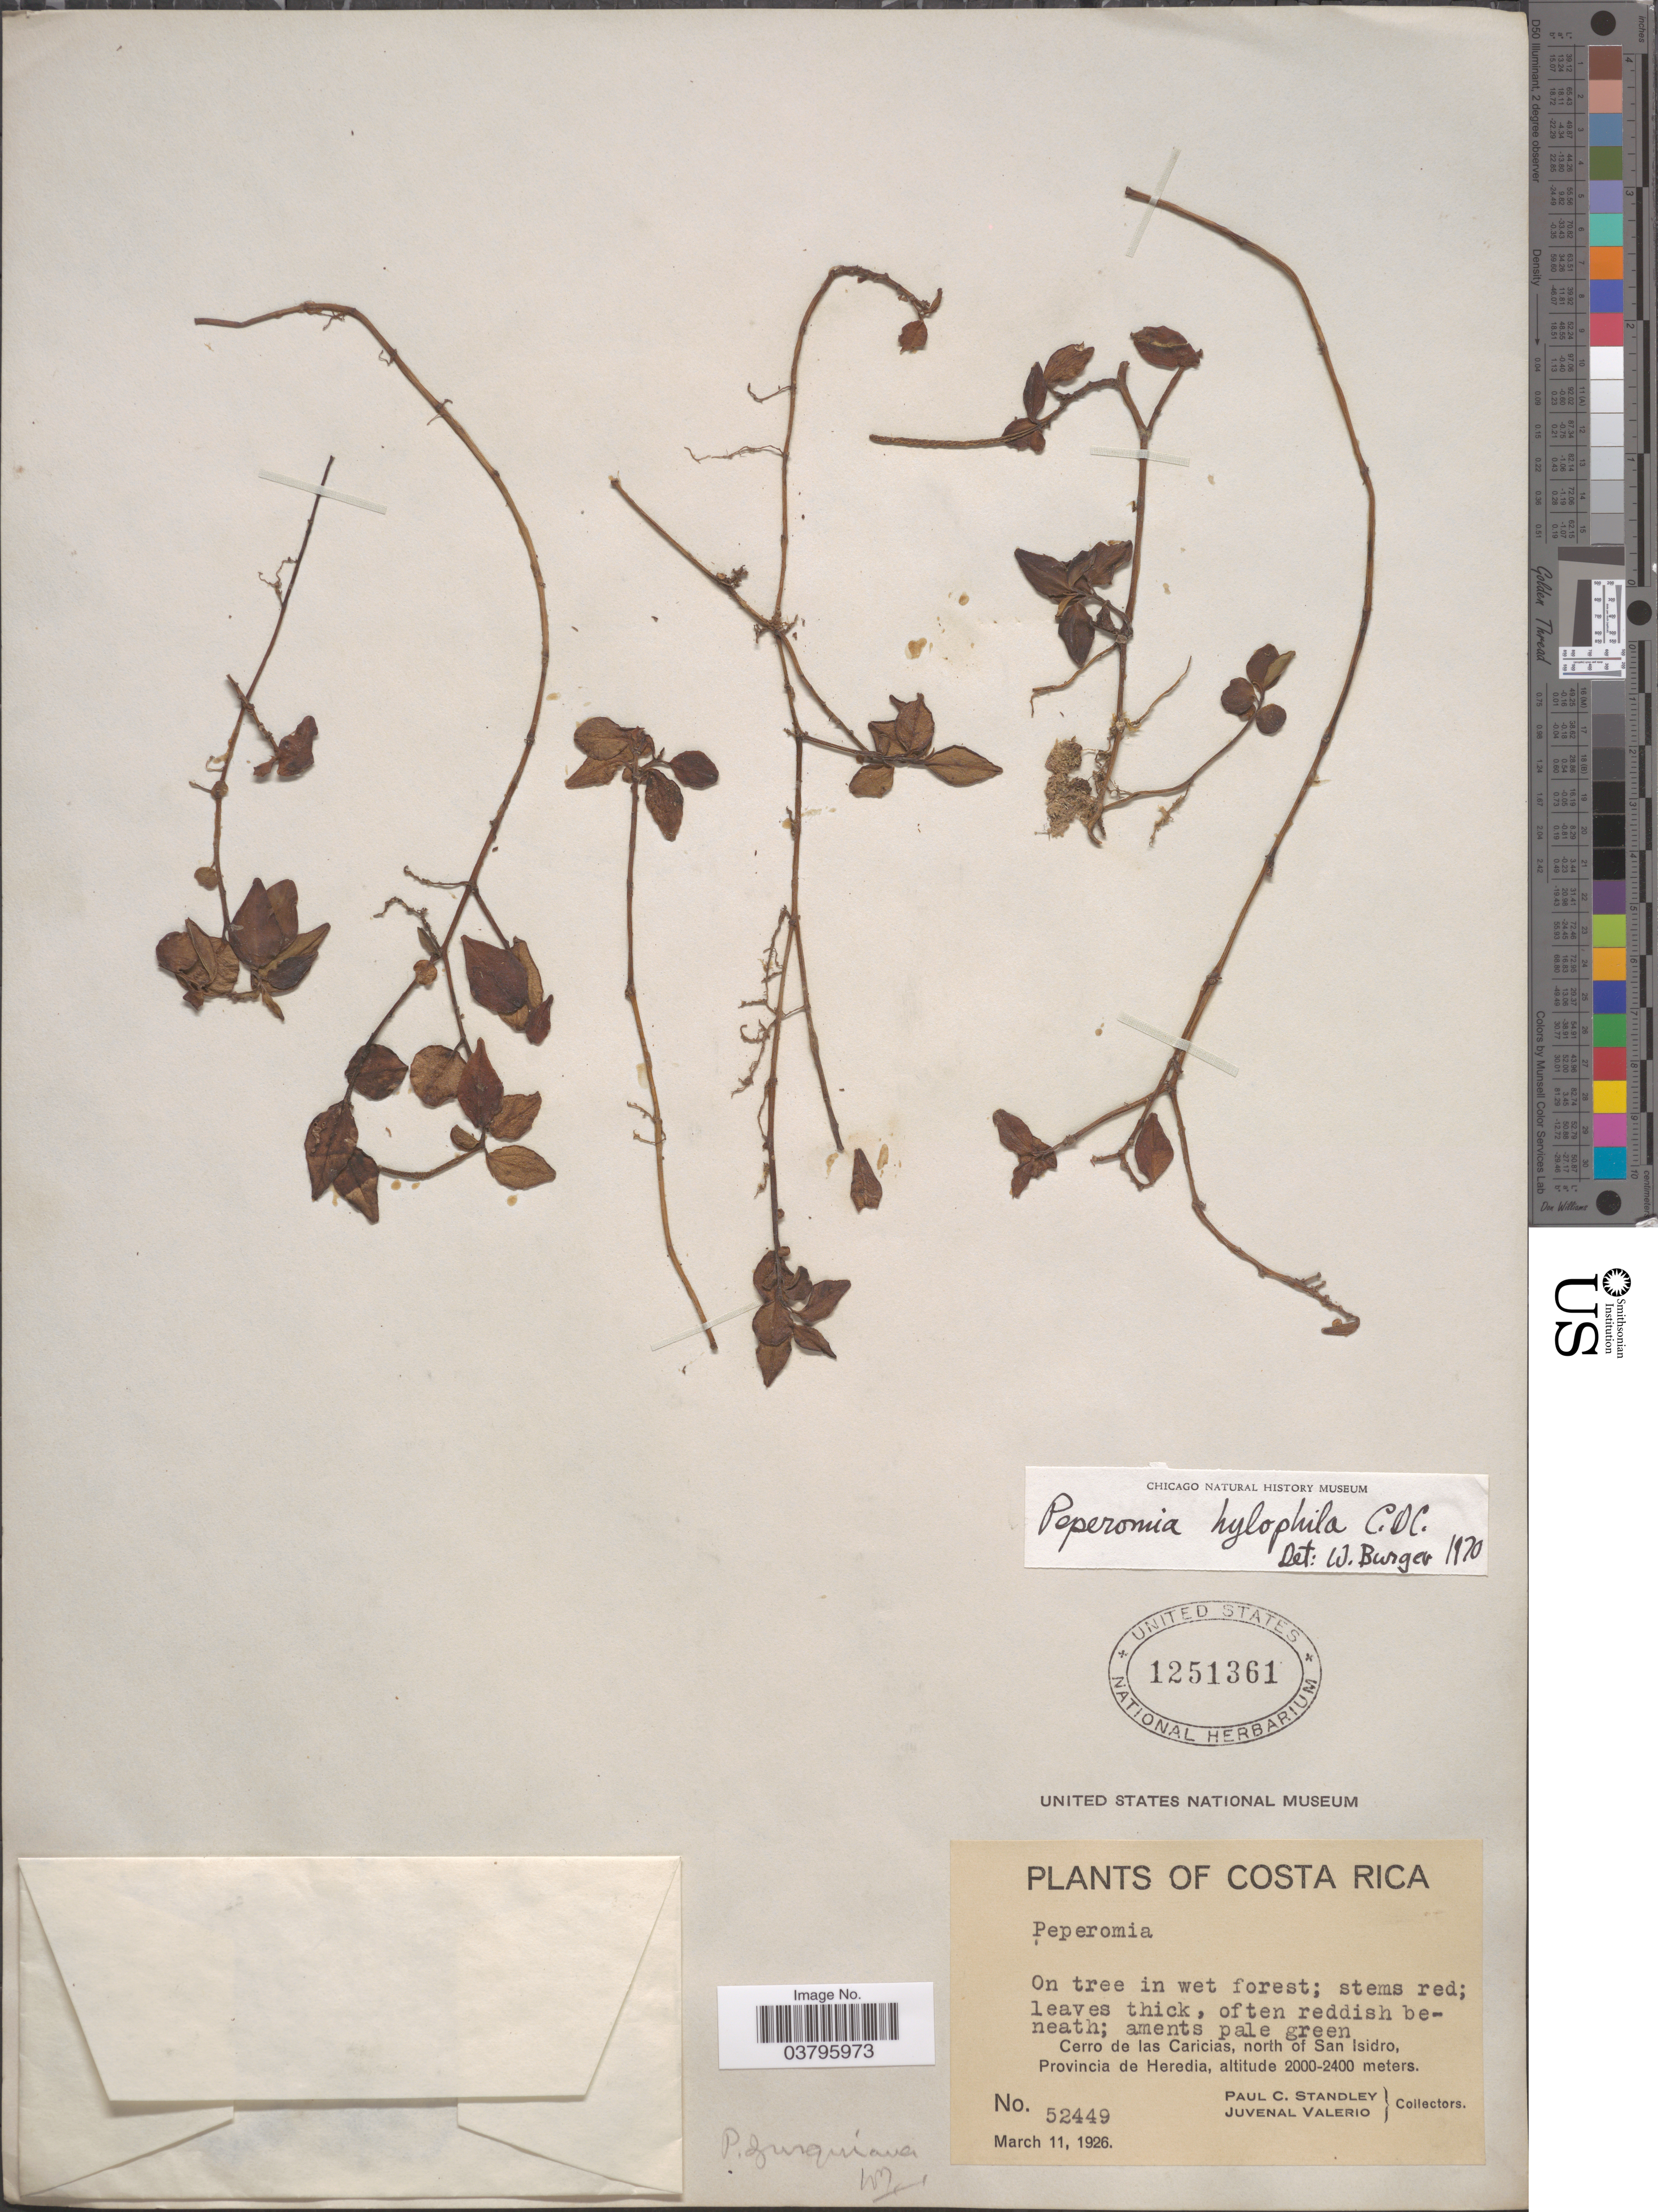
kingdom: Plantae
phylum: Tracheophyta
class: Magnoliopsida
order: Piperales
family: Piperaceae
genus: Peperomia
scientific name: Peperomia hylophila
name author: C. DC. in Pittier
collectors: P. C. Standley & J. Valerio R.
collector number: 52449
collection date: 1926-03-11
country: Costa Rica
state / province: Heredia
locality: Cerro de las Caricias, north of San Isidro.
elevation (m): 2000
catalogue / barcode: US 1251361